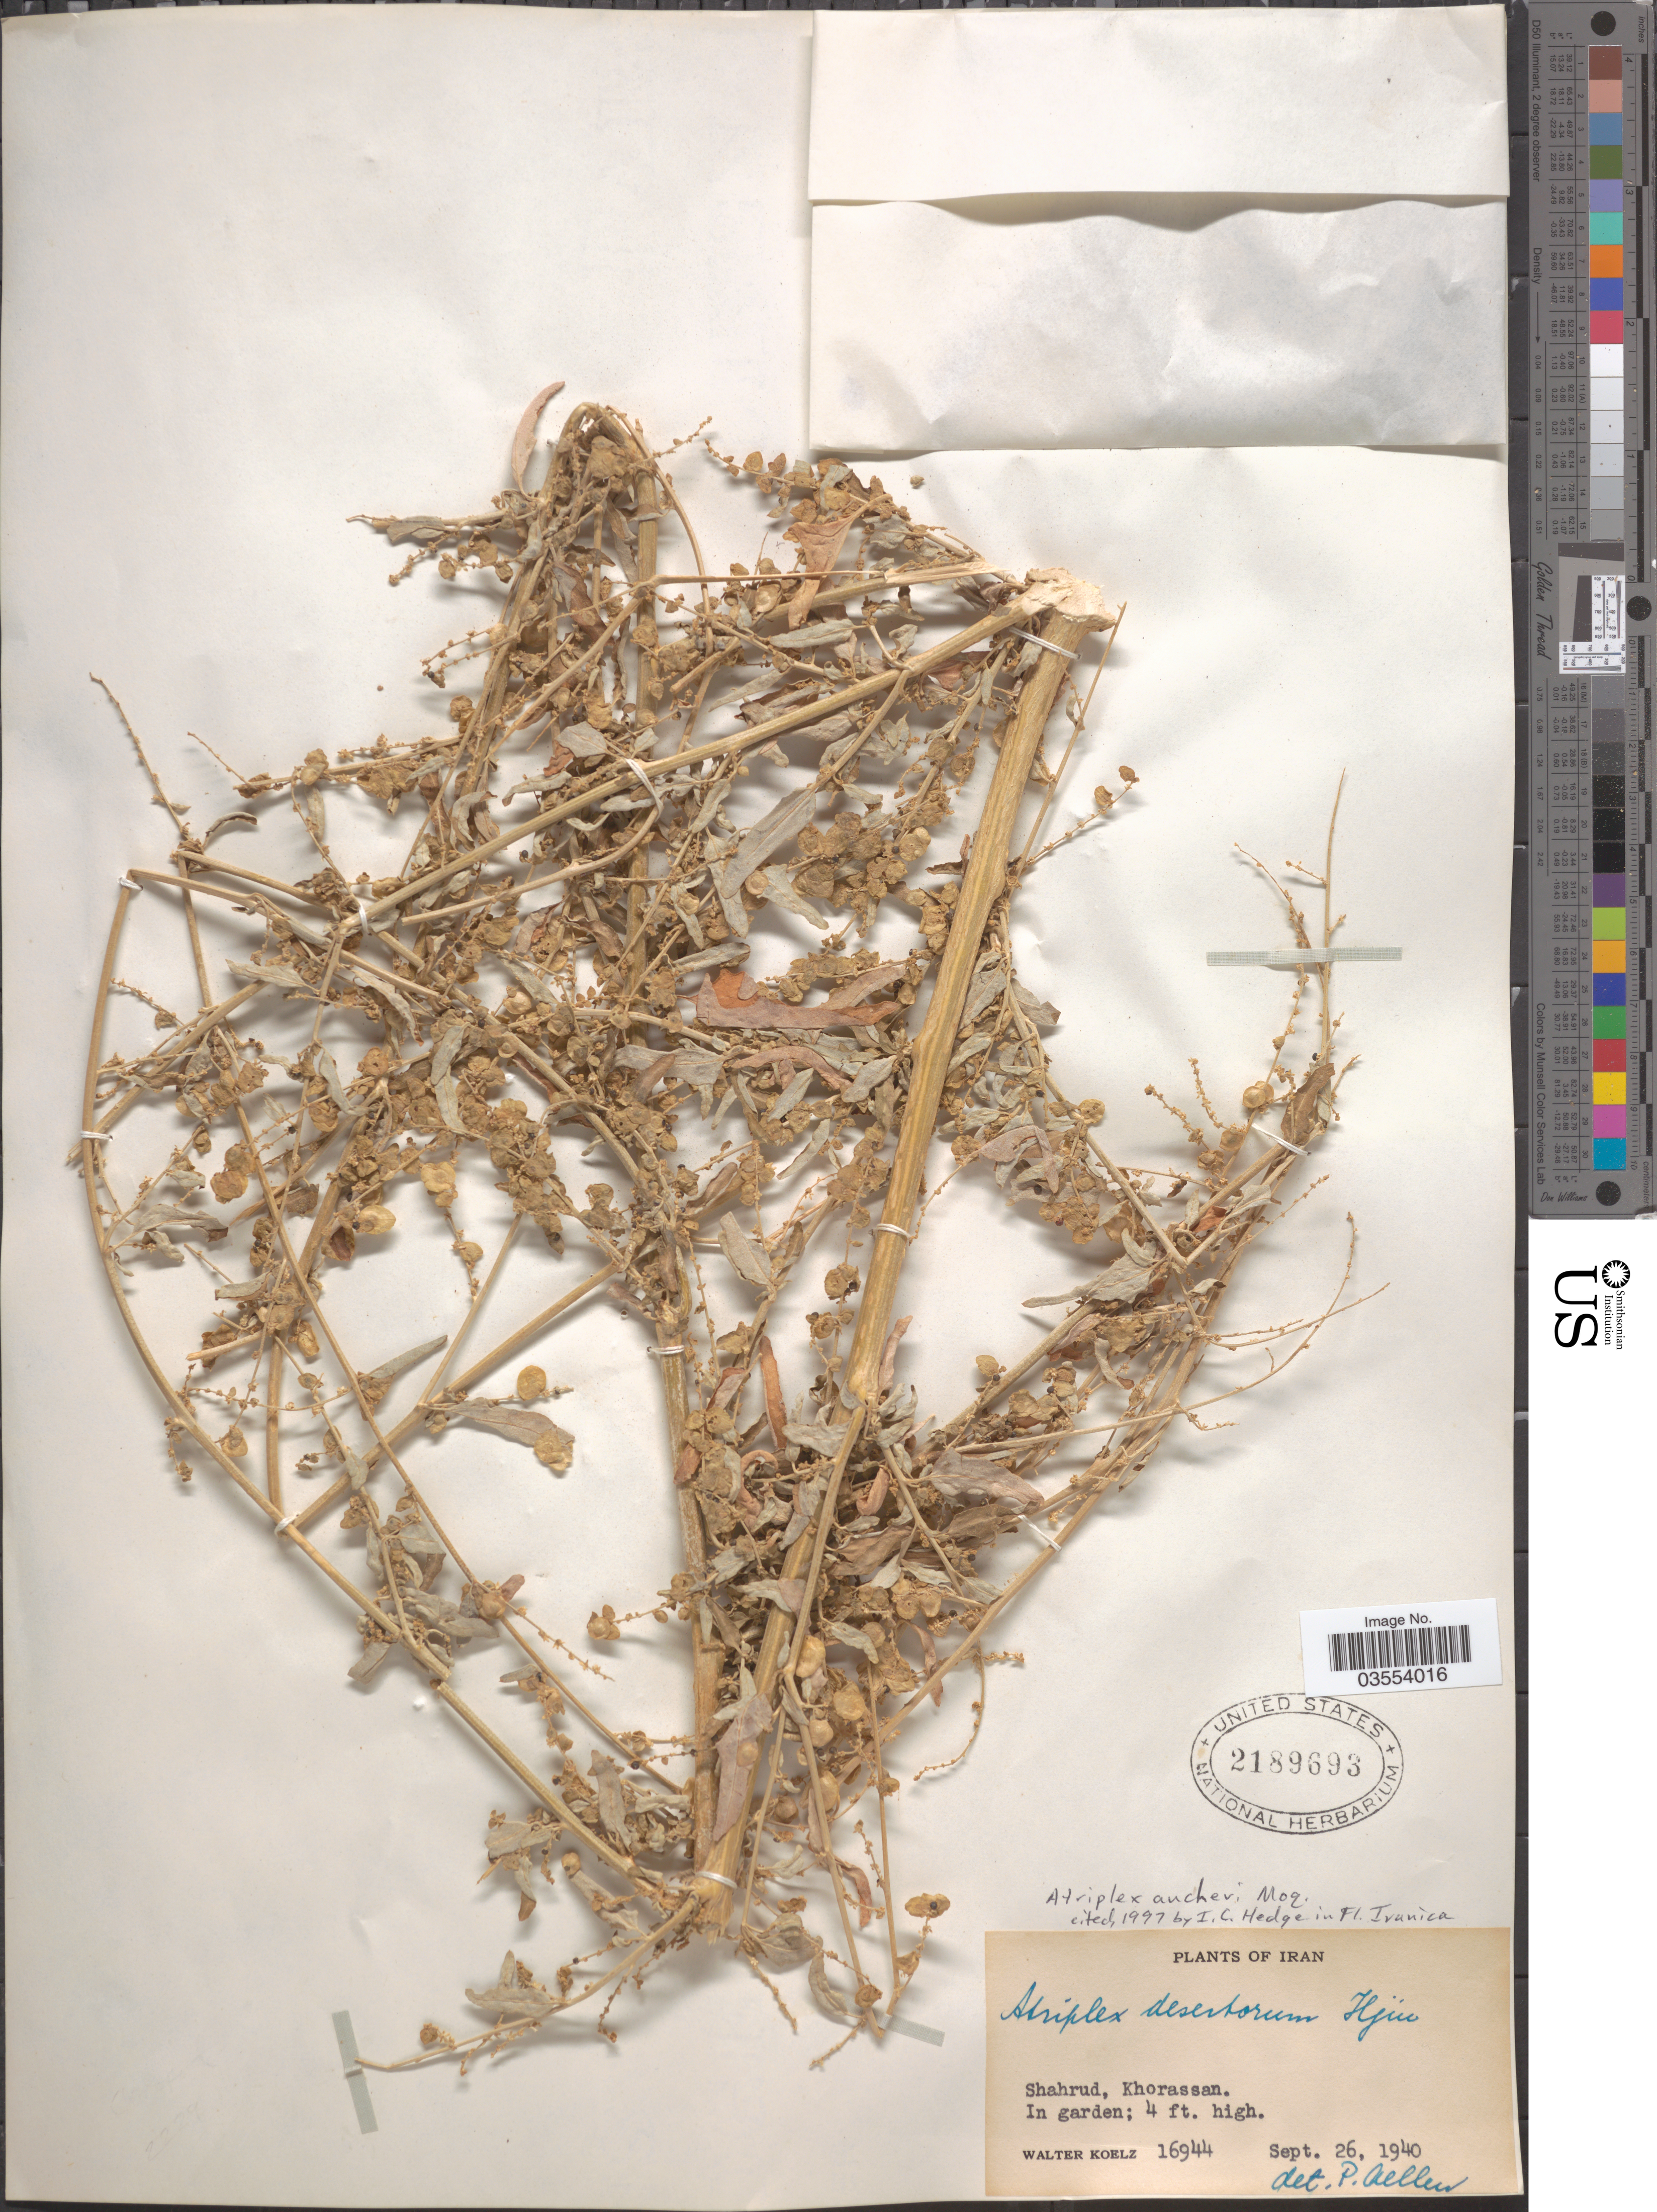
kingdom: Plantae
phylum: Tracheophyta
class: Magnoliopsida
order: Caryophyllales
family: Amaranthaceae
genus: Atriplex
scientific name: Atriplex aucheri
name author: Moq.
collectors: W. N. Koelz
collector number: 16944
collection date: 1940-09-26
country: Iran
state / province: Khorasan [obsolete]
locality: Shahrud, Khorassan.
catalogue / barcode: US 2189693